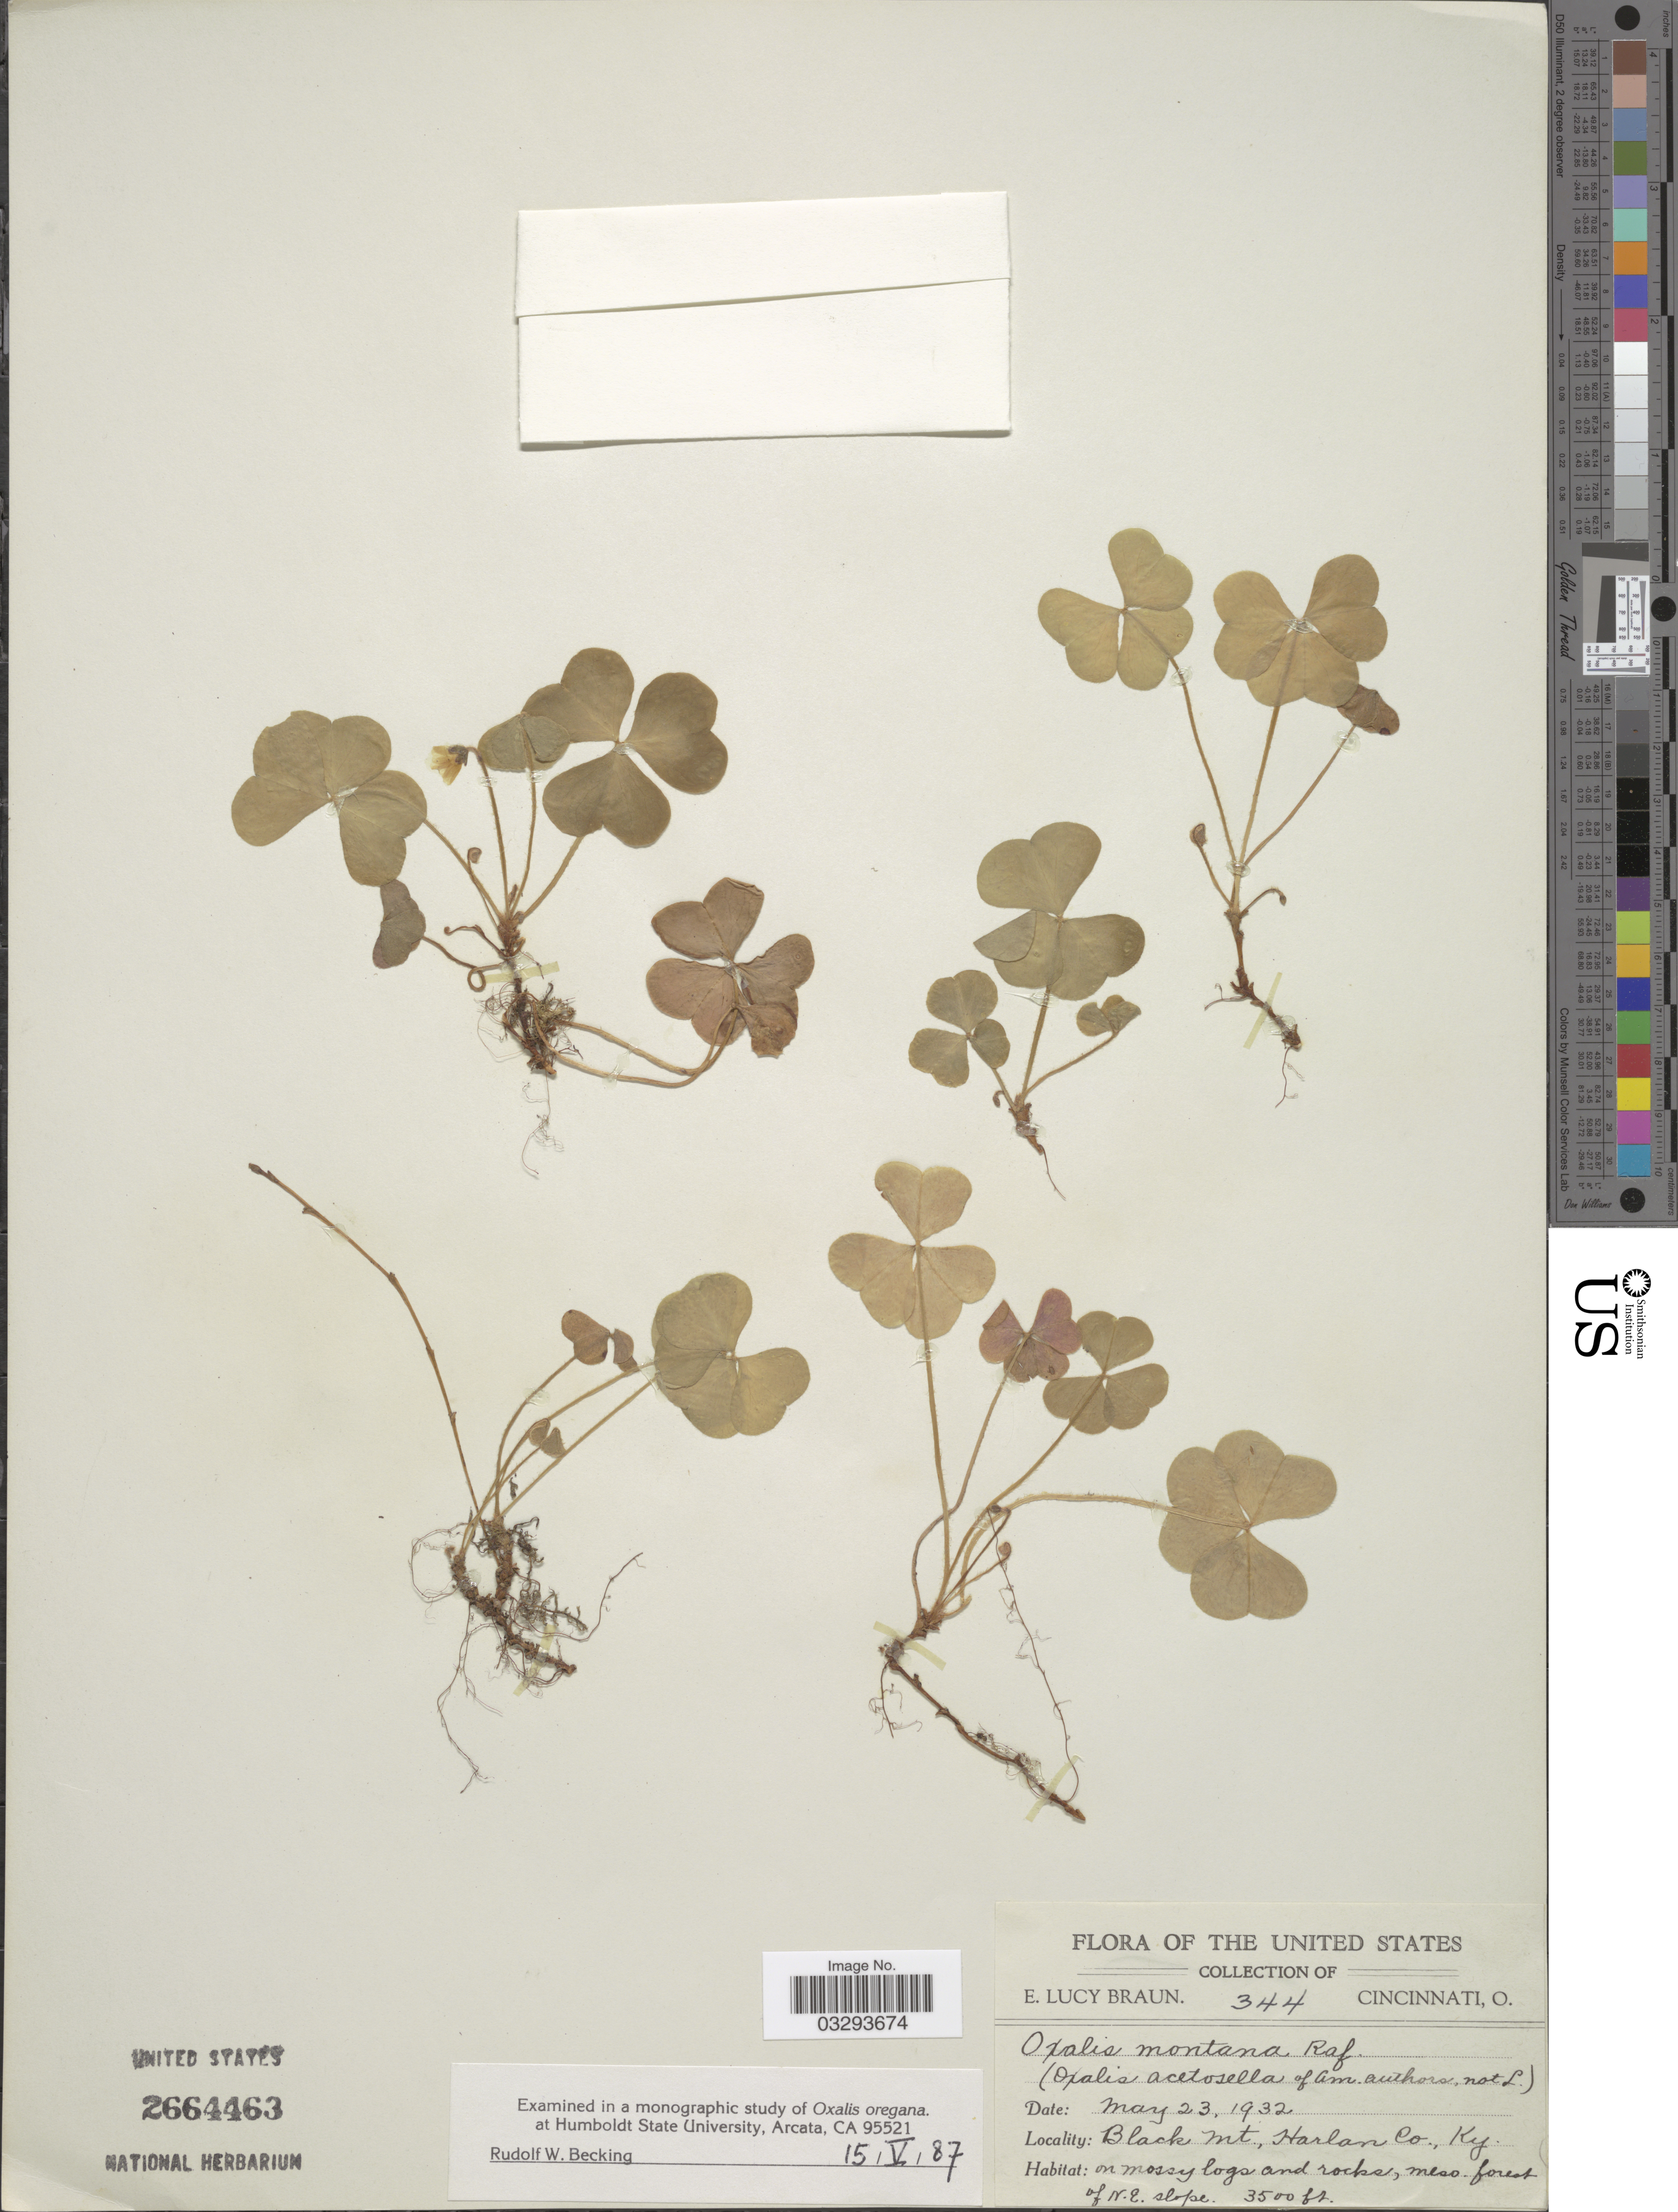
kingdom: Plantae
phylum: Tracheophyta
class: Magnoliopsida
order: Oxalidales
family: Oxalidaceae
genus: Oxalis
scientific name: Oxalis montana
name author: Raf.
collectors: E. L. Braun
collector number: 344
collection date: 1932-05-23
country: United States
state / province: Kentucky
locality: Black Mt., Harlan Co. N.E. slope.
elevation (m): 1067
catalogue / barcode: US 2664463